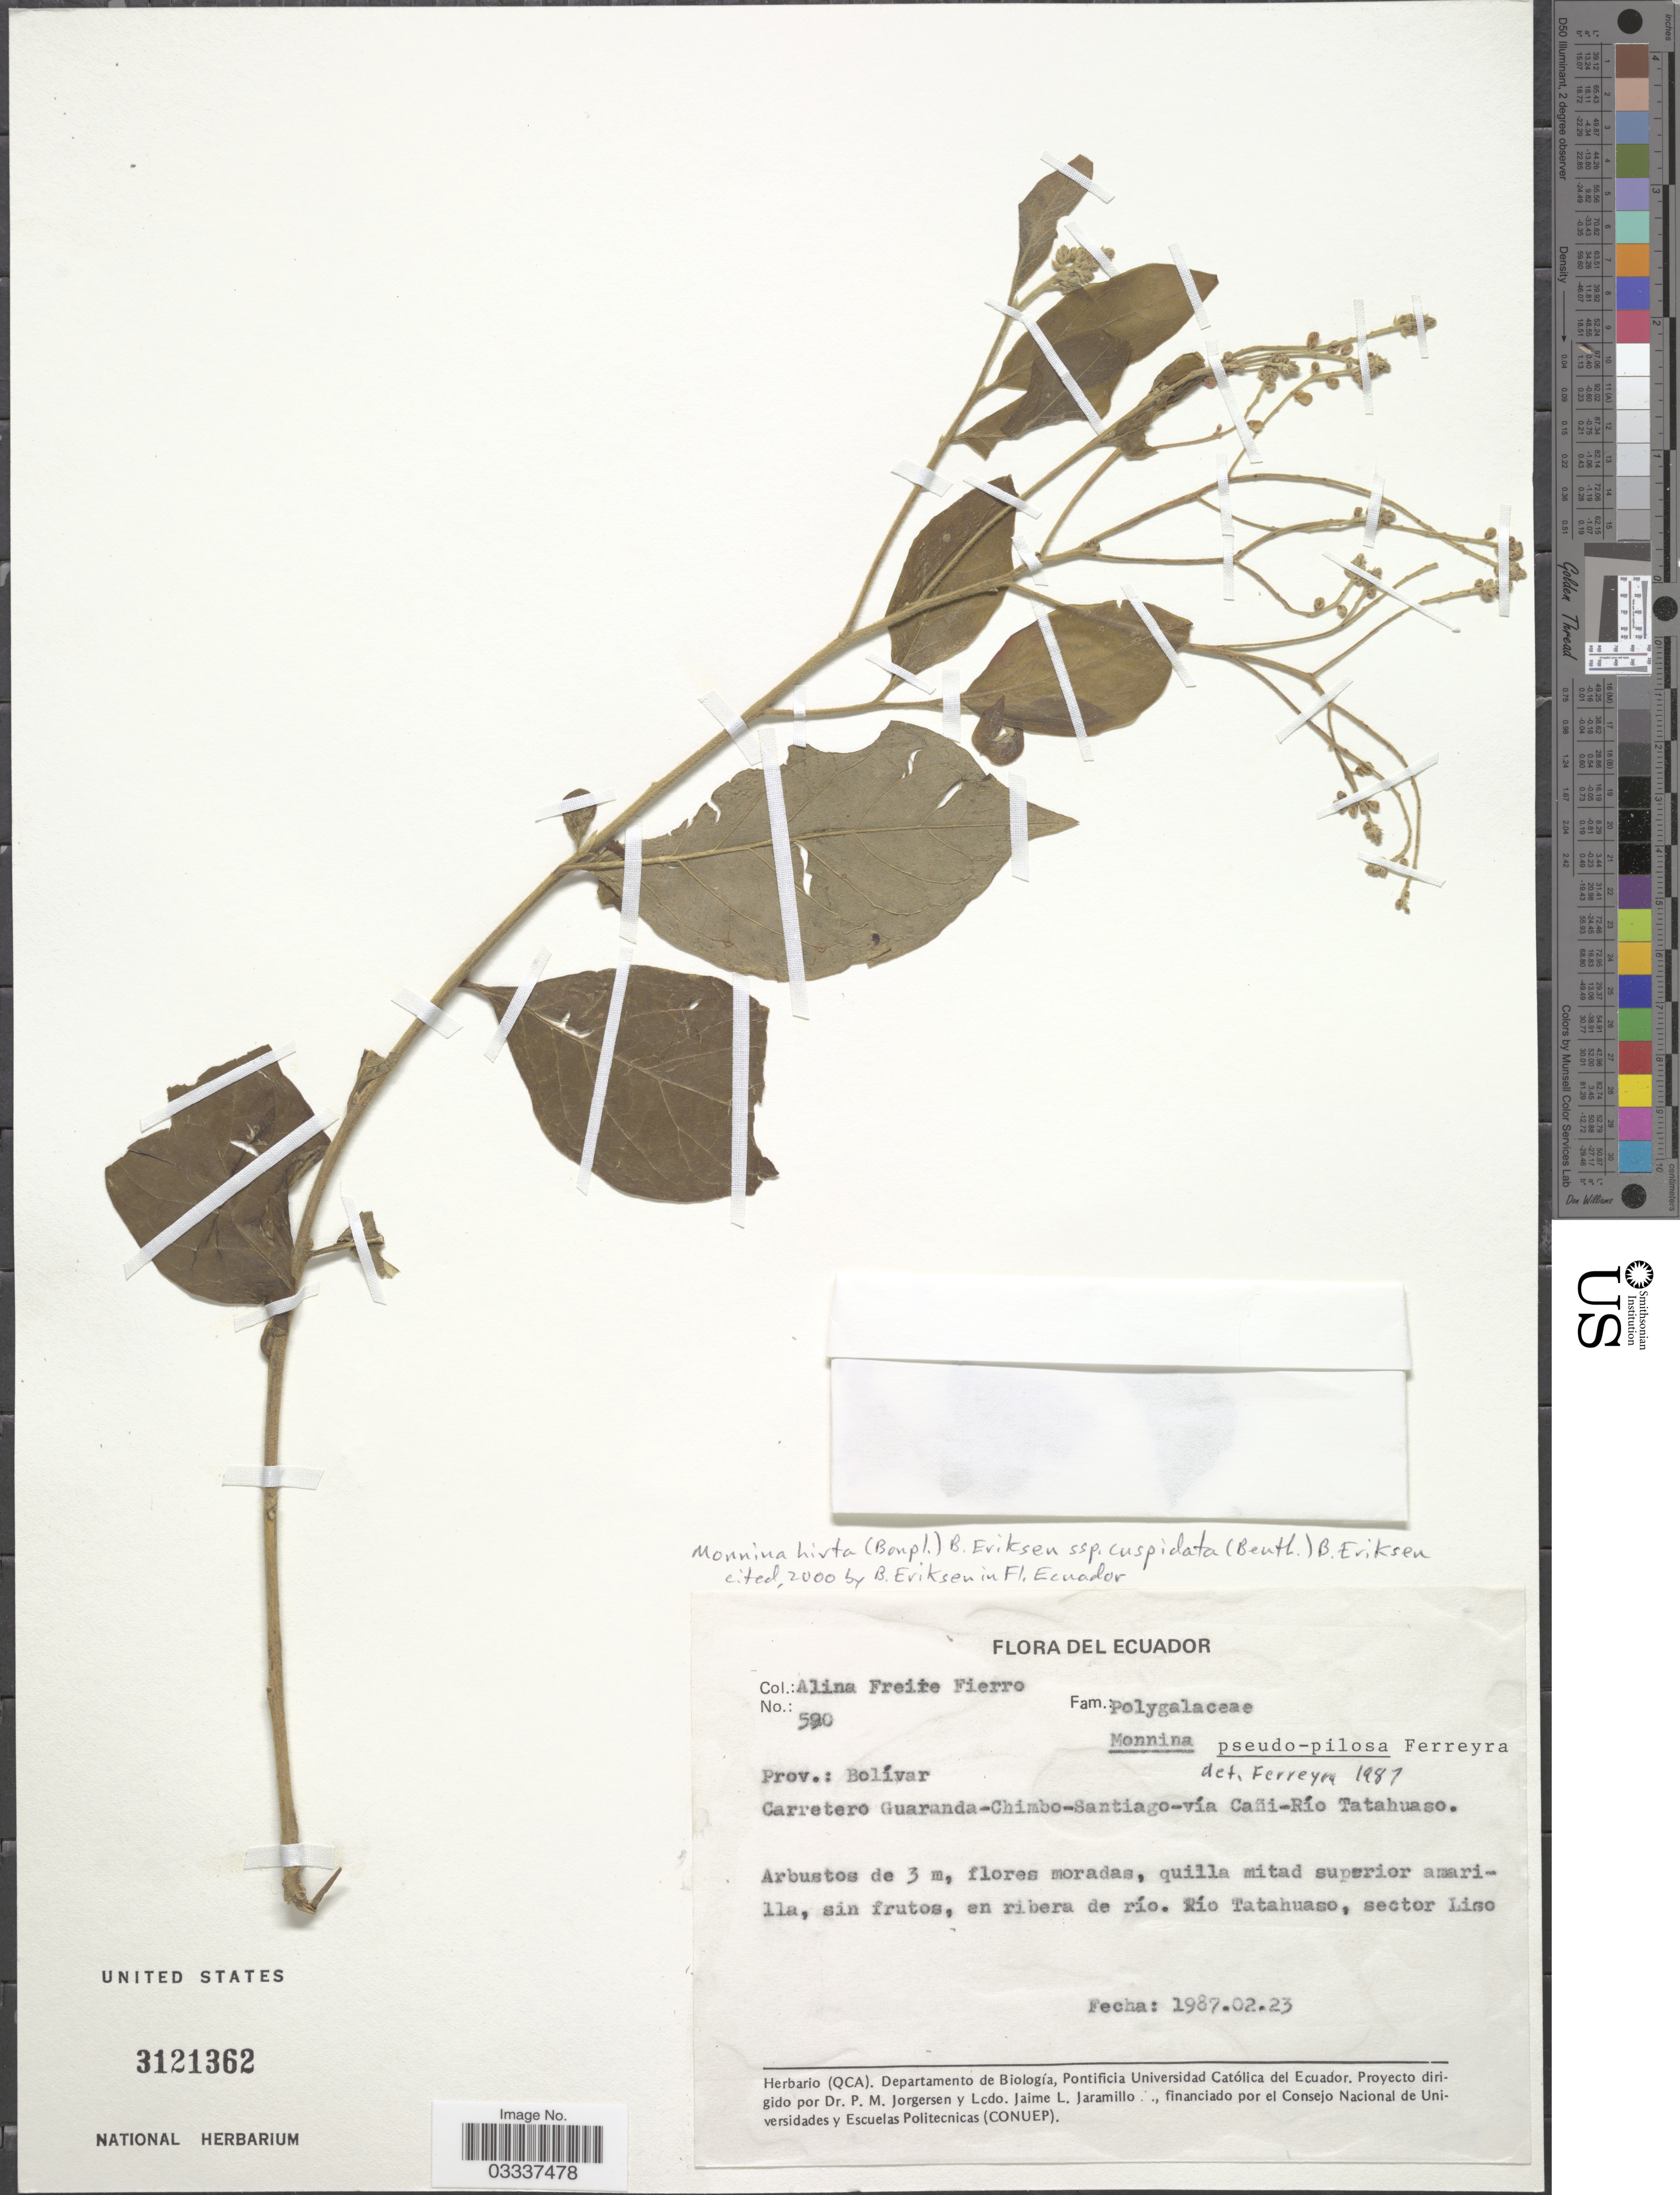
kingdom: Plantae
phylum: Tracheophyta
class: Magnoliopsida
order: Fabales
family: Polygalaceae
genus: Monnina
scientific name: Monnina hirta subsp. cuspidata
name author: (Benth.) B. Eriksen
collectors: A. Freire-Fierro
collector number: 590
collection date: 1987-02-23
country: Ecuador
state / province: Bolívar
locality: Carretero Guaranda-Santiago-vía Cañi-Río Tatahuaso.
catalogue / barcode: US 3121362